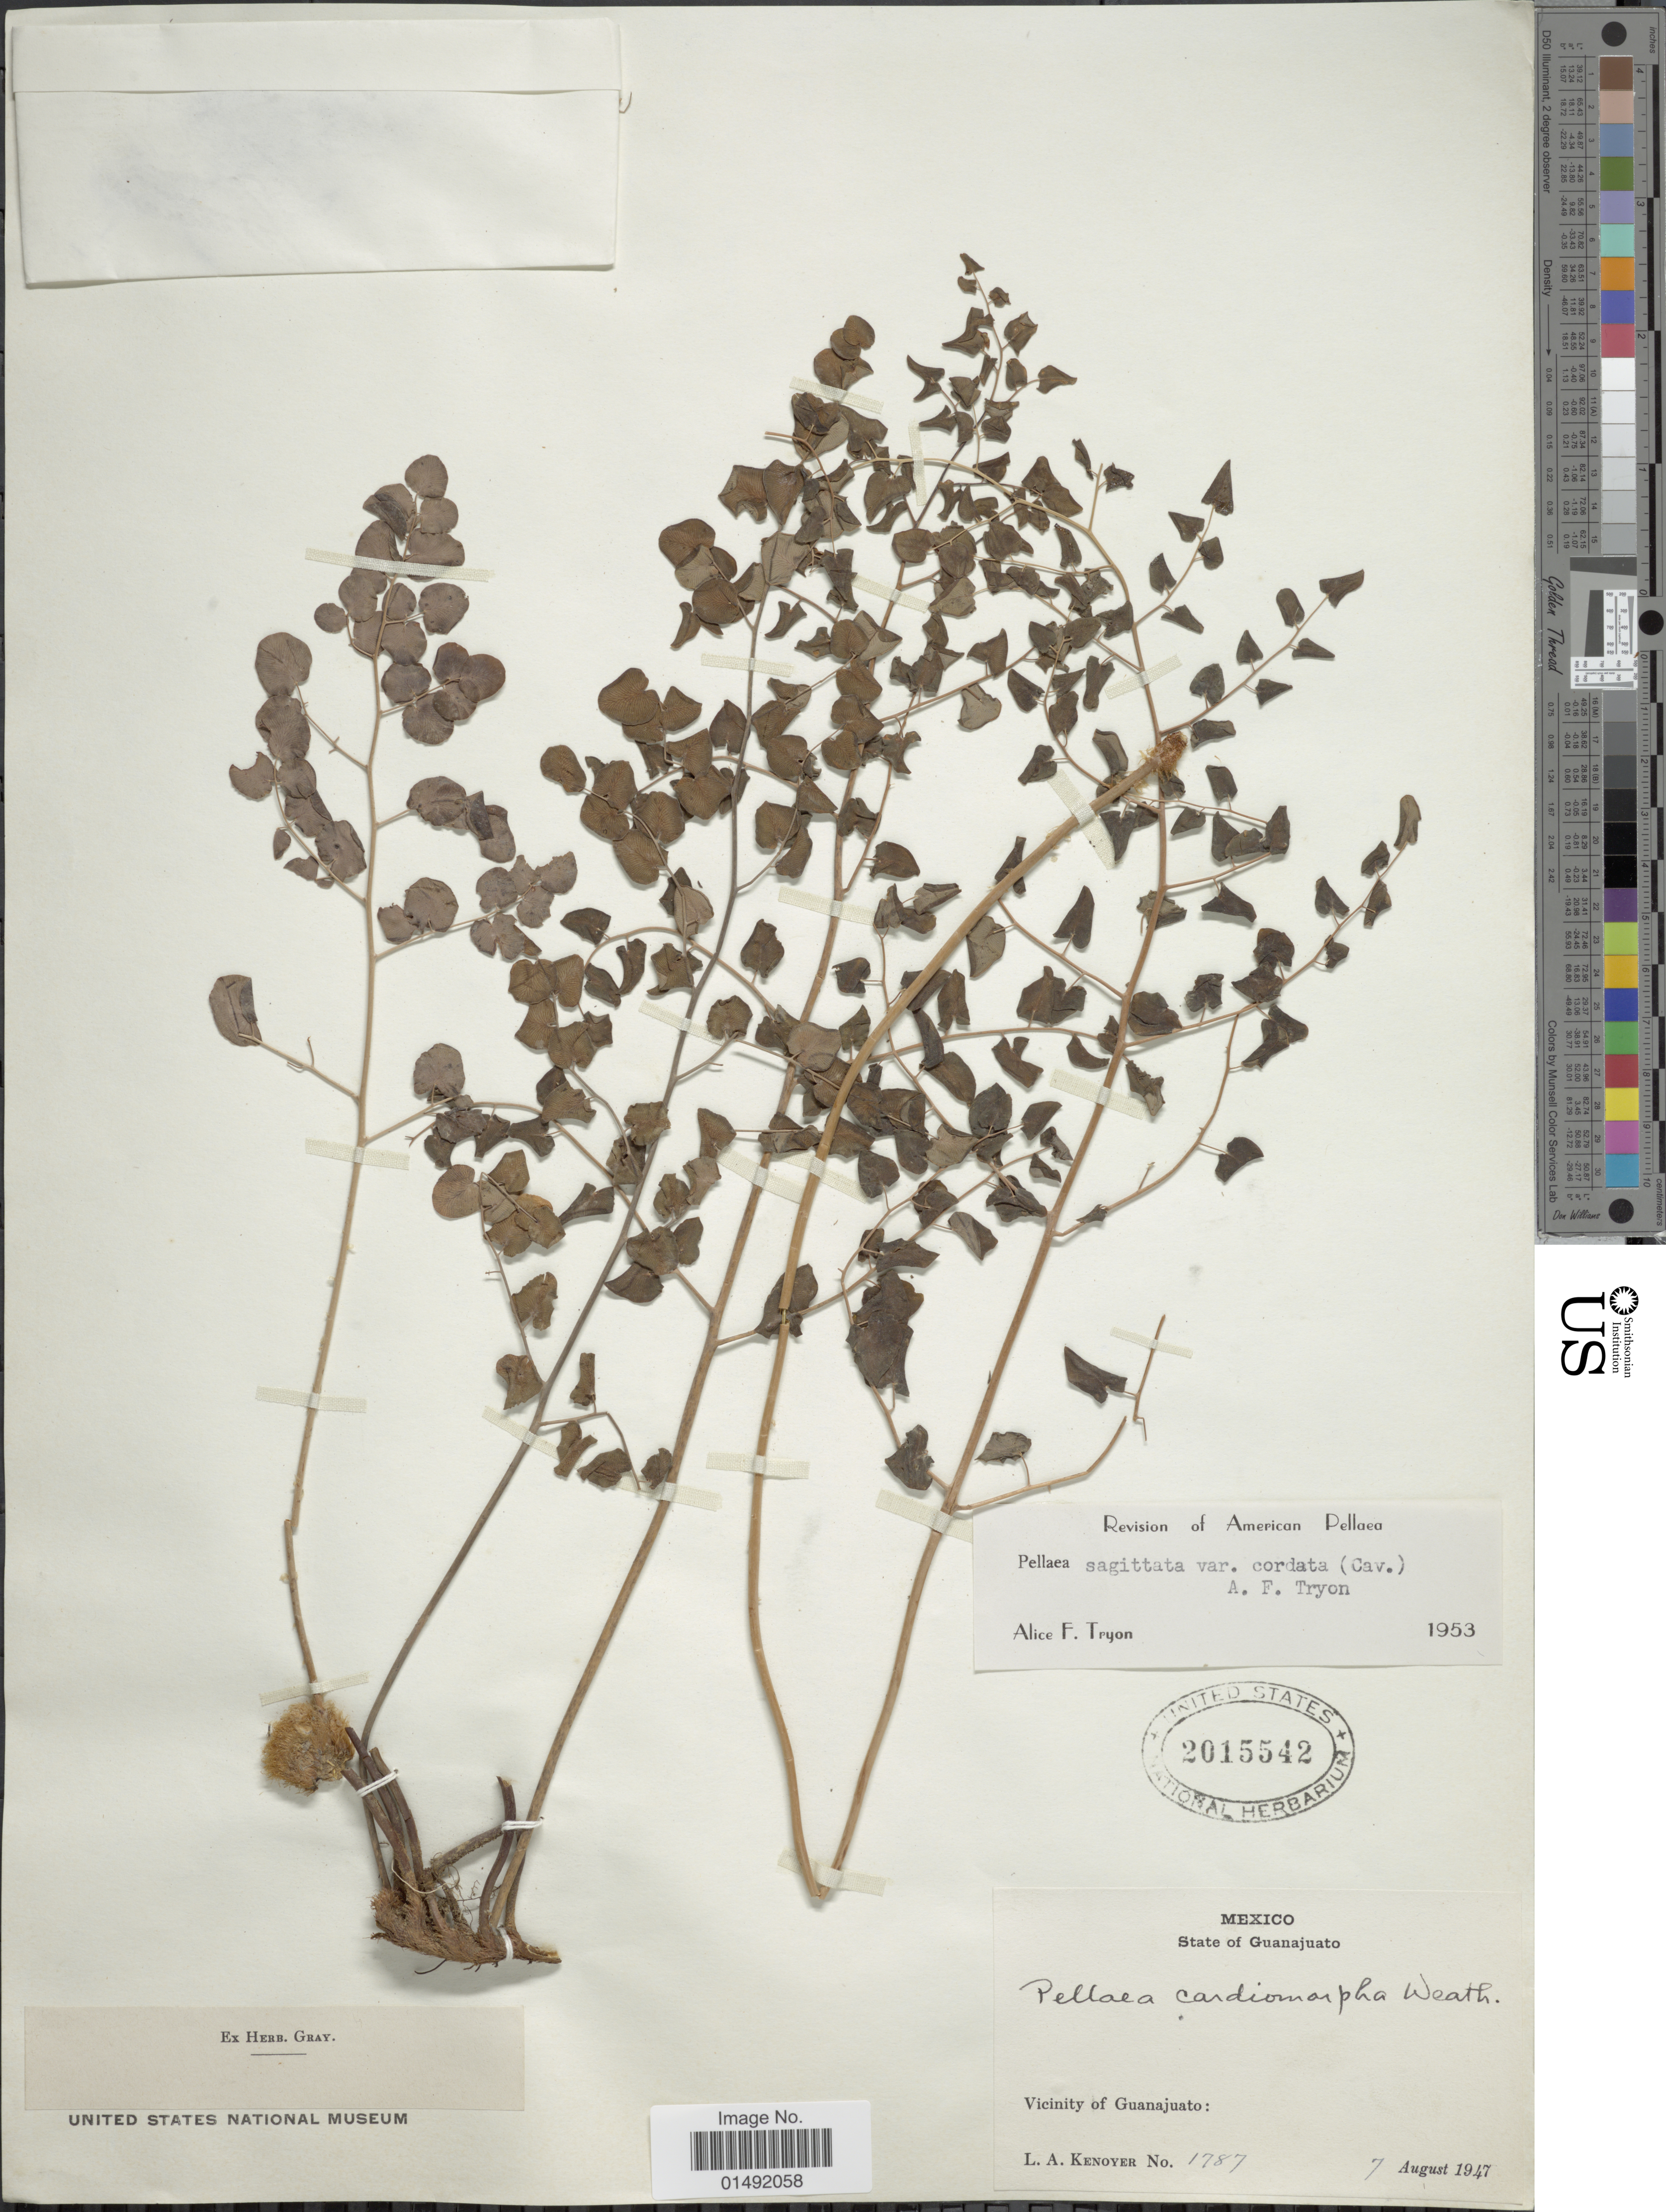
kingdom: Plantae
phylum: Tracheophyta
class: Polypodiopsida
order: Polypodiales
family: Pteridaceae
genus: Pellaea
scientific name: Pellaea sagittata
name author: (Cav.) Link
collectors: L. A. Kenoyer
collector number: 1787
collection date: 1947-08-07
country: Mexico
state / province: Guanajuato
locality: Vicinity of Guanajuato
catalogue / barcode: US 2015542